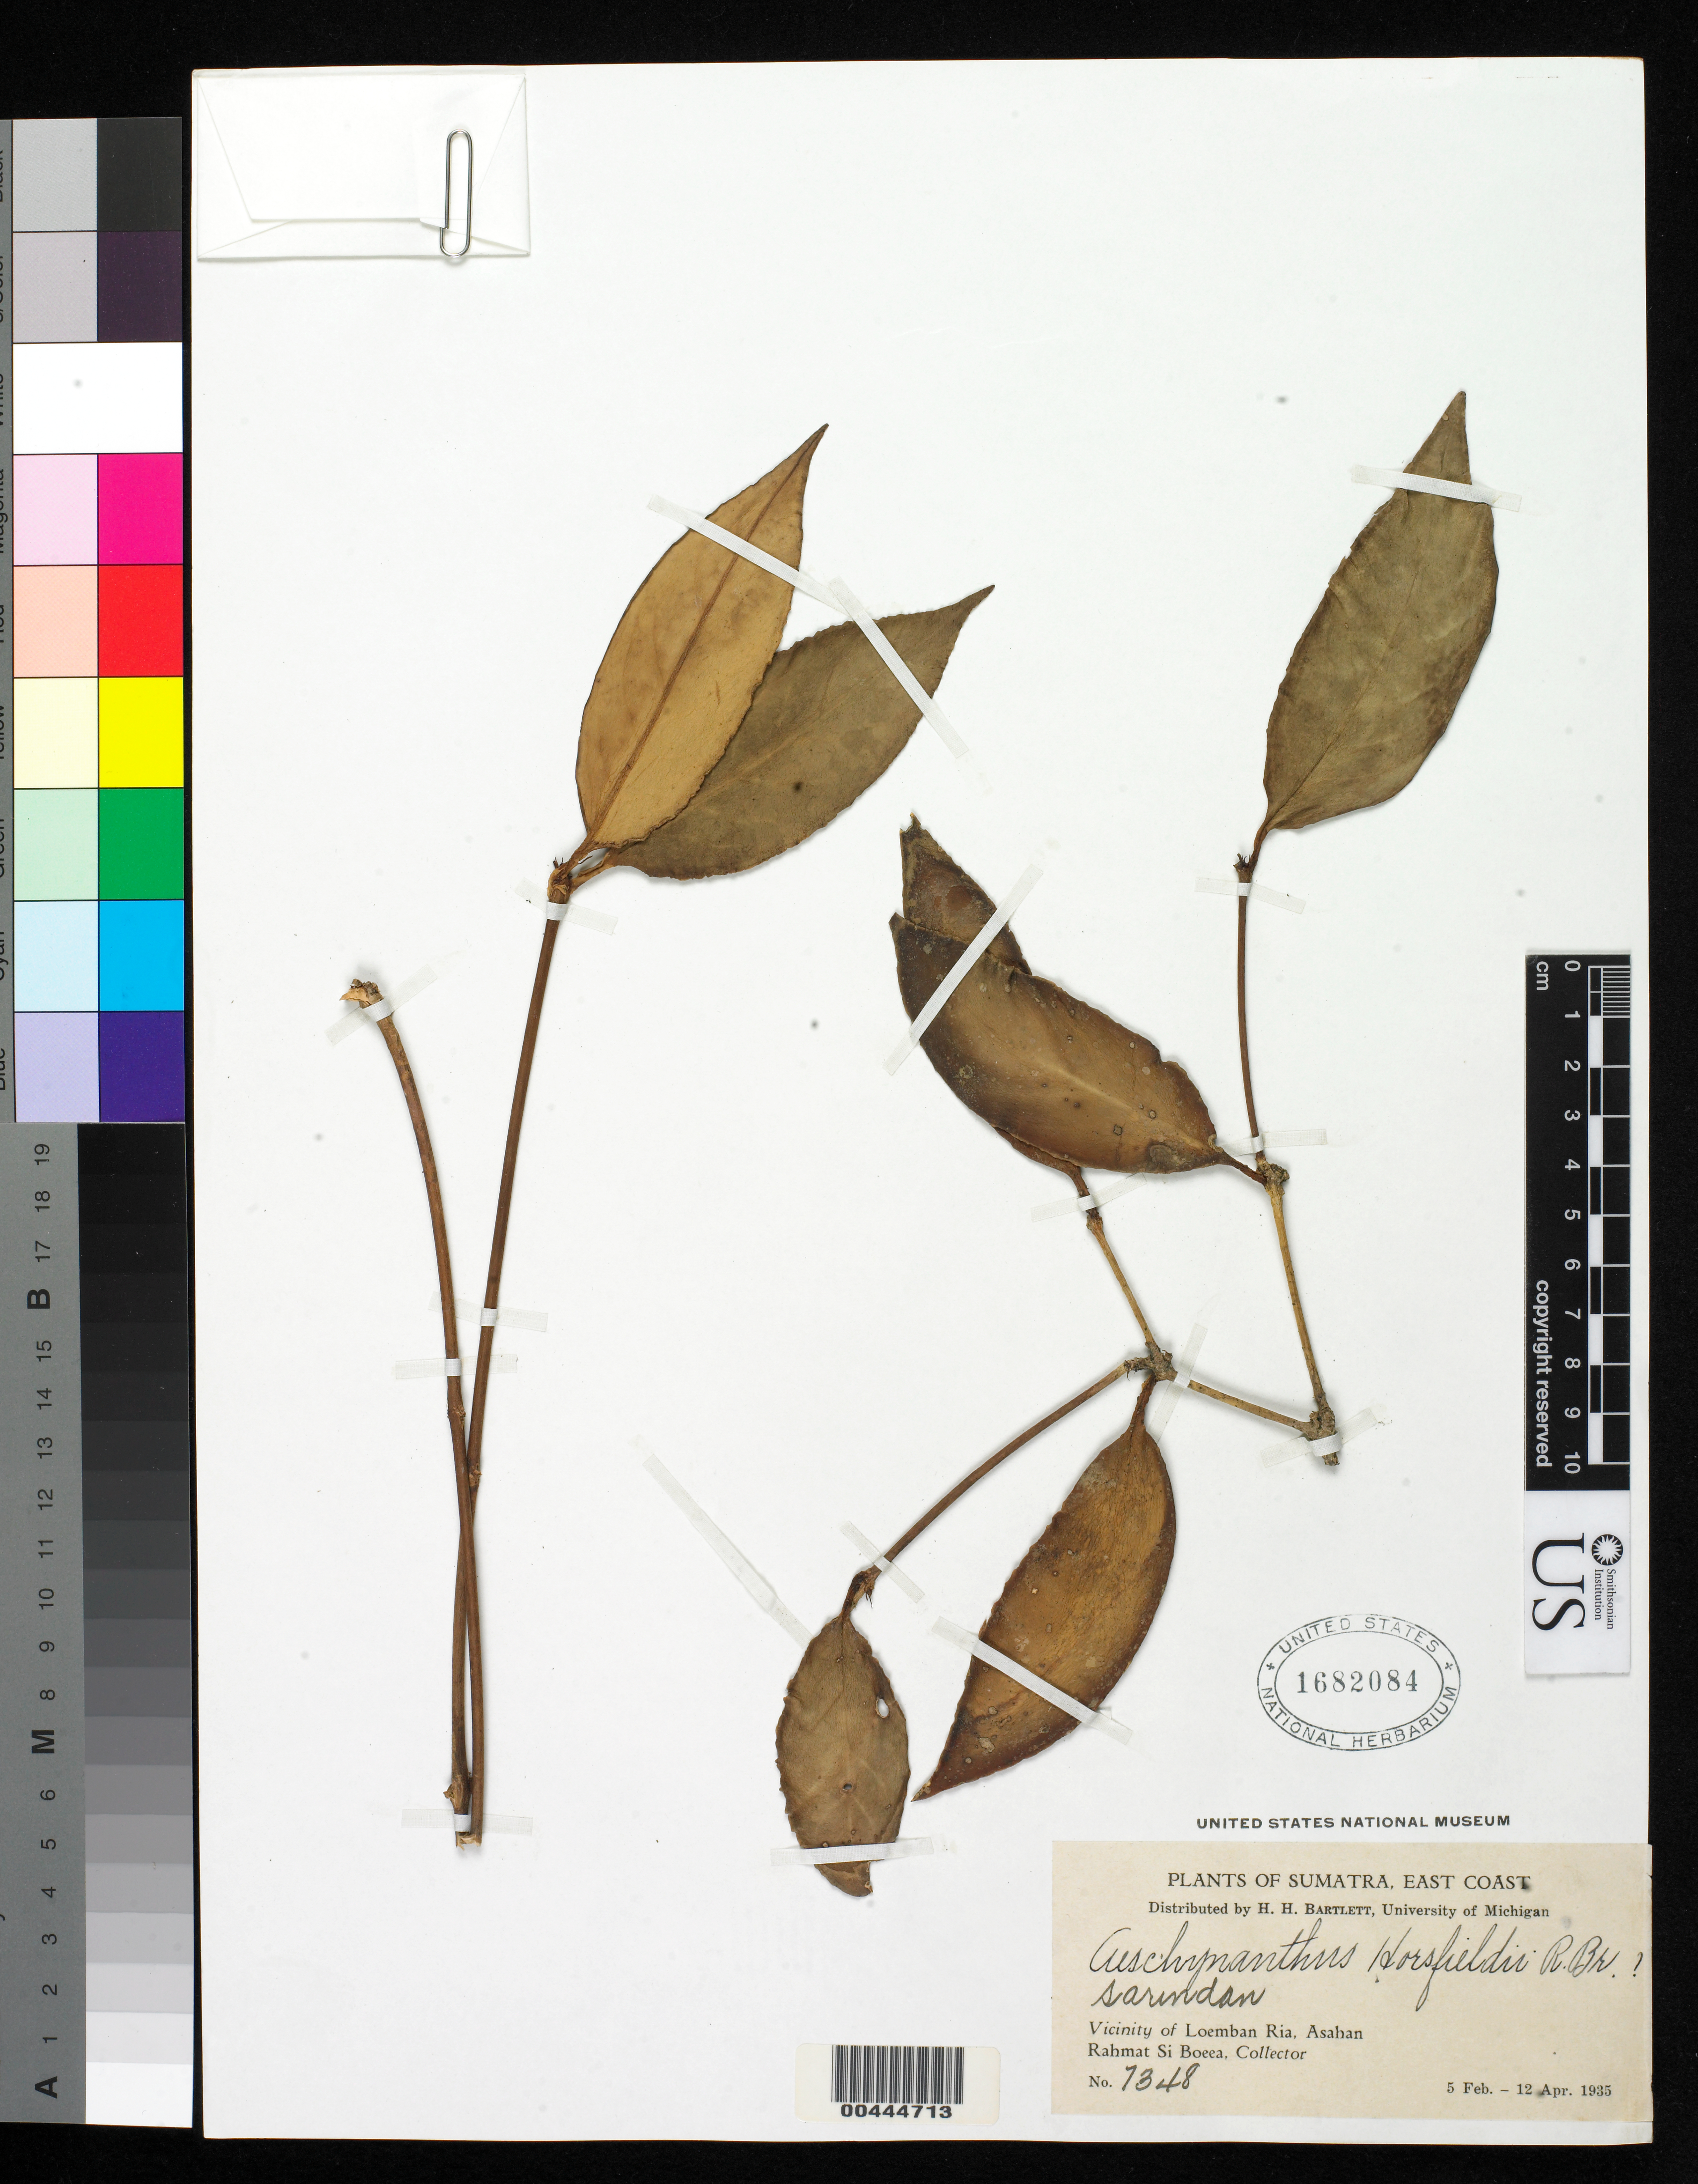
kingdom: Plantae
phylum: Tracheophyta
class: Magnoliopsida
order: Lamiales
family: Gesneriaceae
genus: Aeschynanthus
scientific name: Aeschynanthus horsfieldii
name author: R. Br.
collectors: Rahmat Si Boeea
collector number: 7348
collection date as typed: Feb-Apr 1935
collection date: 1935-02/1935-04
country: Indonesia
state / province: Sumatra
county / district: Sumatera Utara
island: Sumatra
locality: Loemban ria, asahan, east coast Sumatra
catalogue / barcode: US 1682084